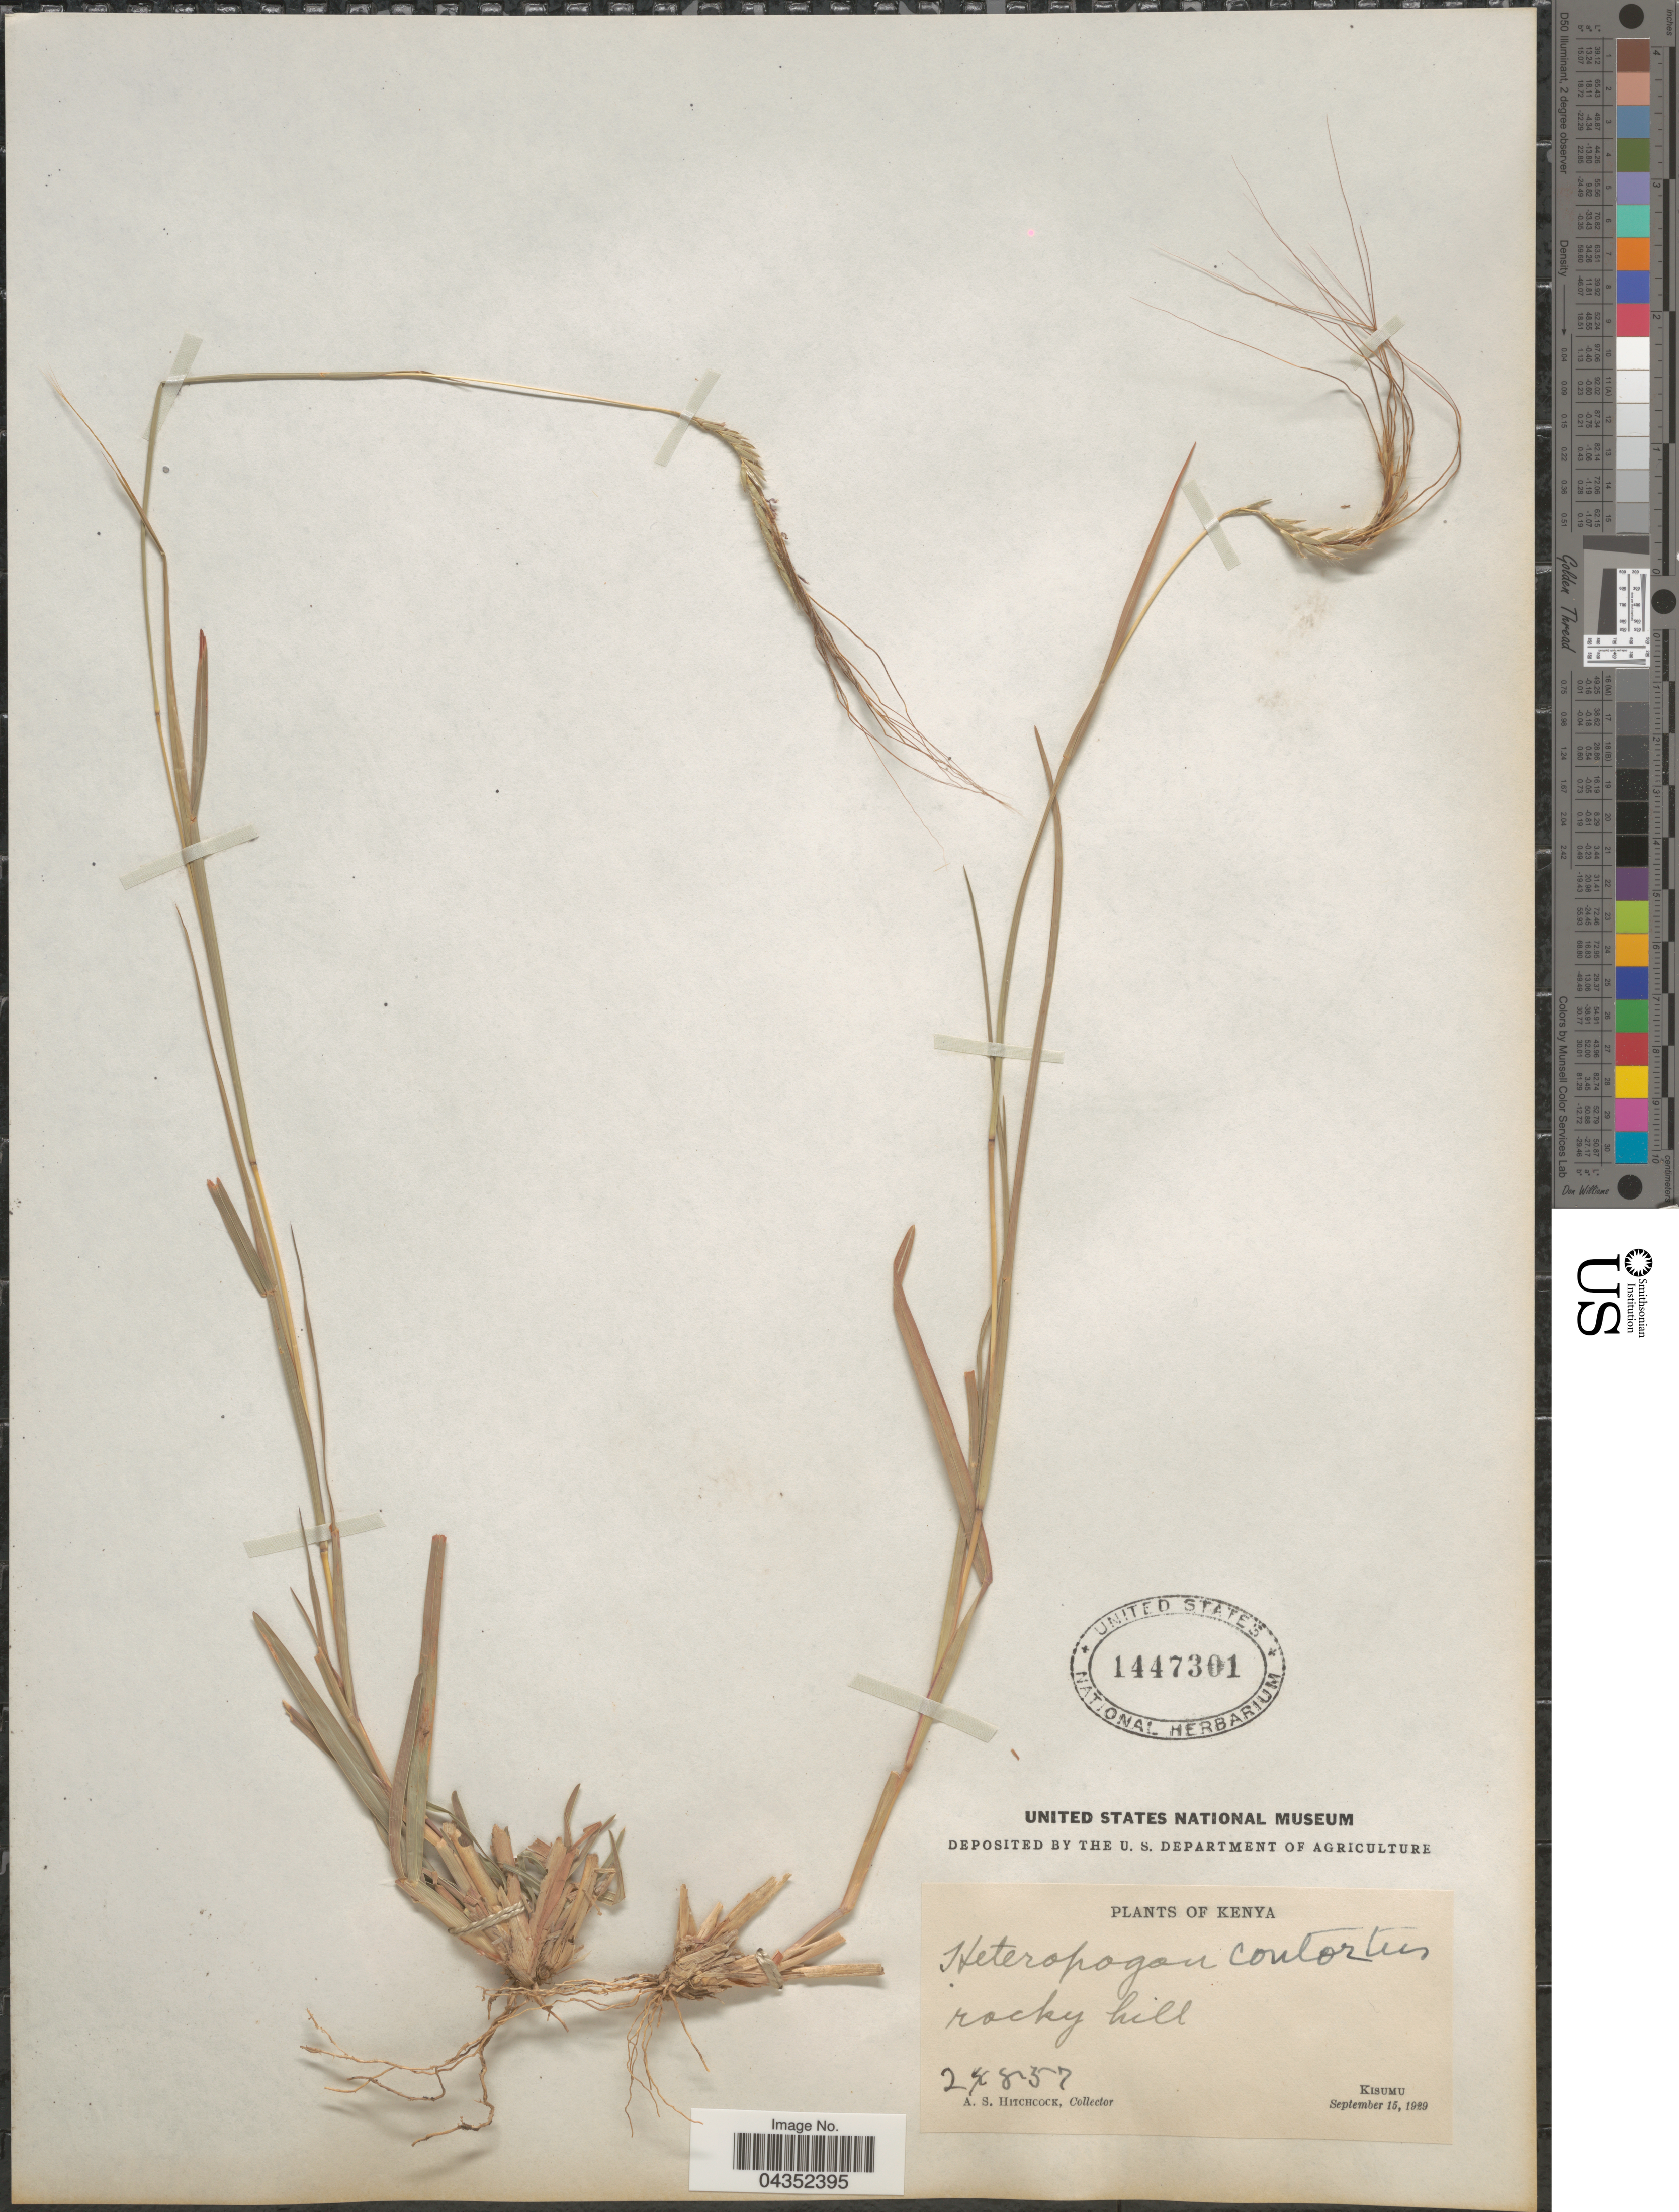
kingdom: Plantae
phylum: Tracheophyta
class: Liliopsida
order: Poales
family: Poaceae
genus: Heteropogon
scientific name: Heteropogon contortus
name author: (L.) P. Beauv. ex Roem. & Schult.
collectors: A. S. Hitchcock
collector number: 24857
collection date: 1929-09-15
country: Kenya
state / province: Kisumu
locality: Rocky hill.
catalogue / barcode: US 1447301